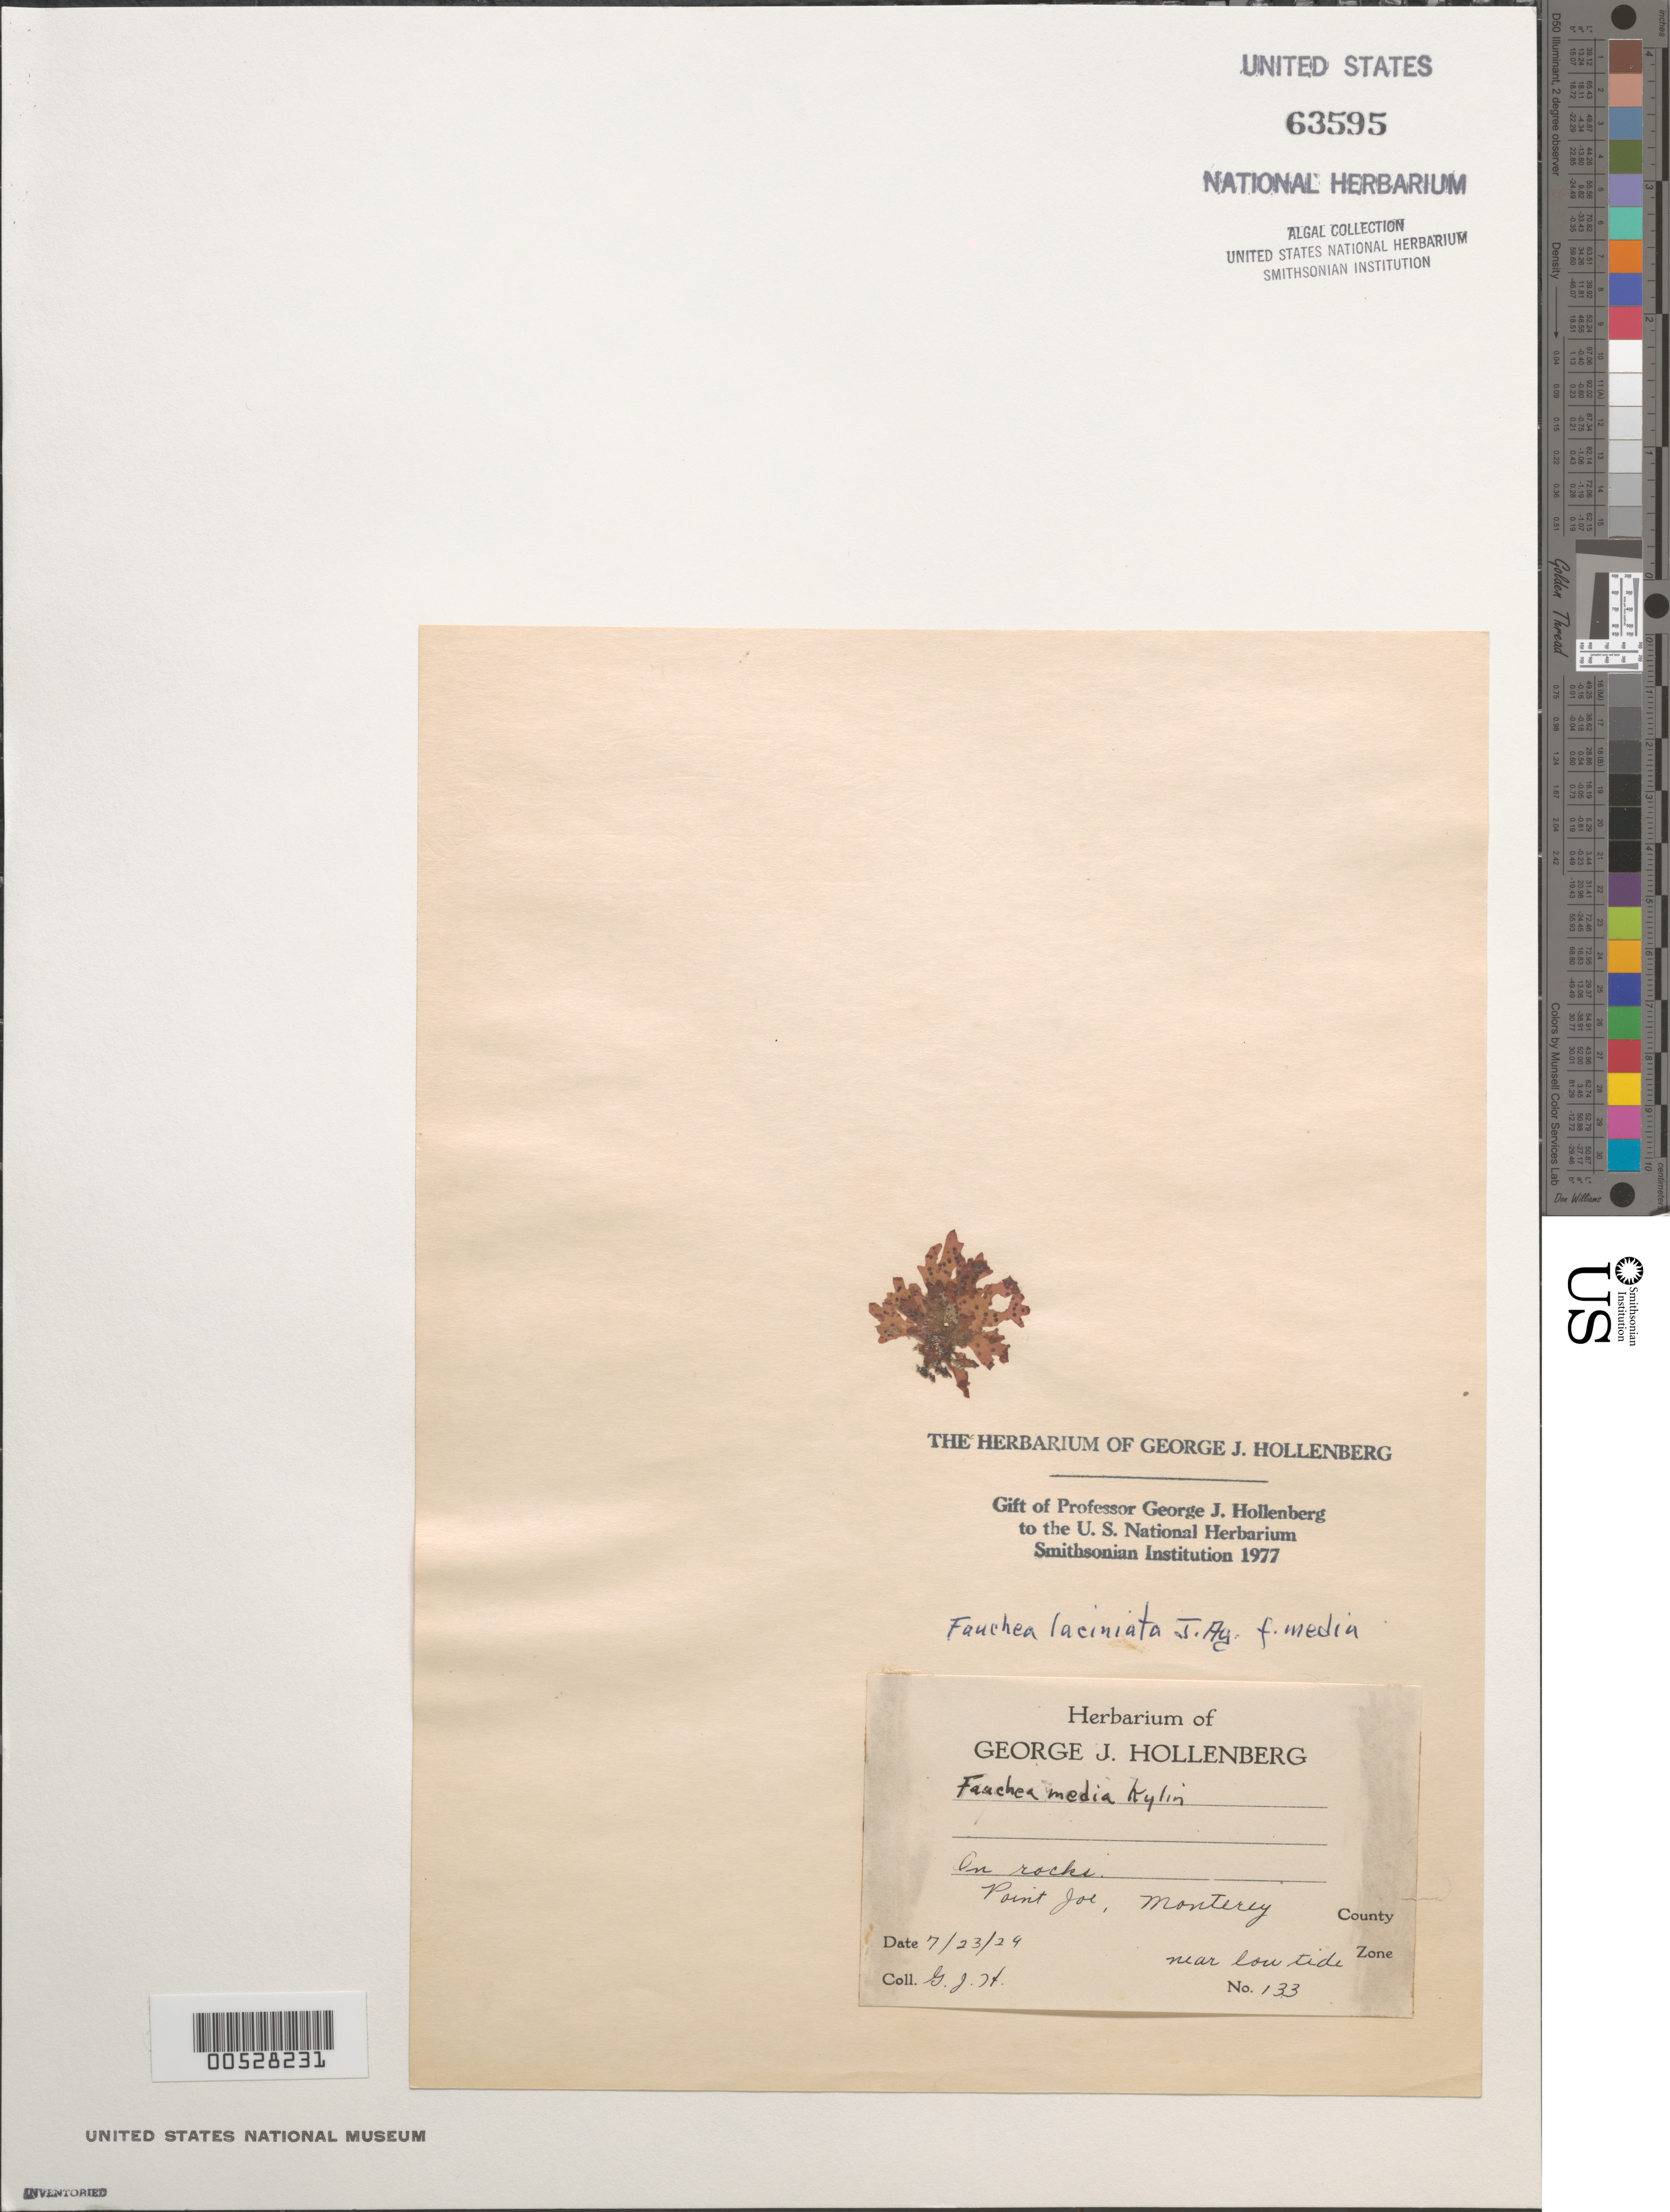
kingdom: Plantae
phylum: Rhodophyta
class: Florideophyceae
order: Rhodymeniales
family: Faucheaceae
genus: Gloiocladia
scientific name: Gloiocladia laciniata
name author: (J. Agardh) Rodríguez-Prieto & N. Sánchez in Rodríguez-Prieto et al.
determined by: Algae name updating Project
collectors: G. Hollenberg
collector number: GJH 133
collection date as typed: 23 Jul 1929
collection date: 1929-07-23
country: United States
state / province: California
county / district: Monterey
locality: Point Joe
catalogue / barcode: US 63595